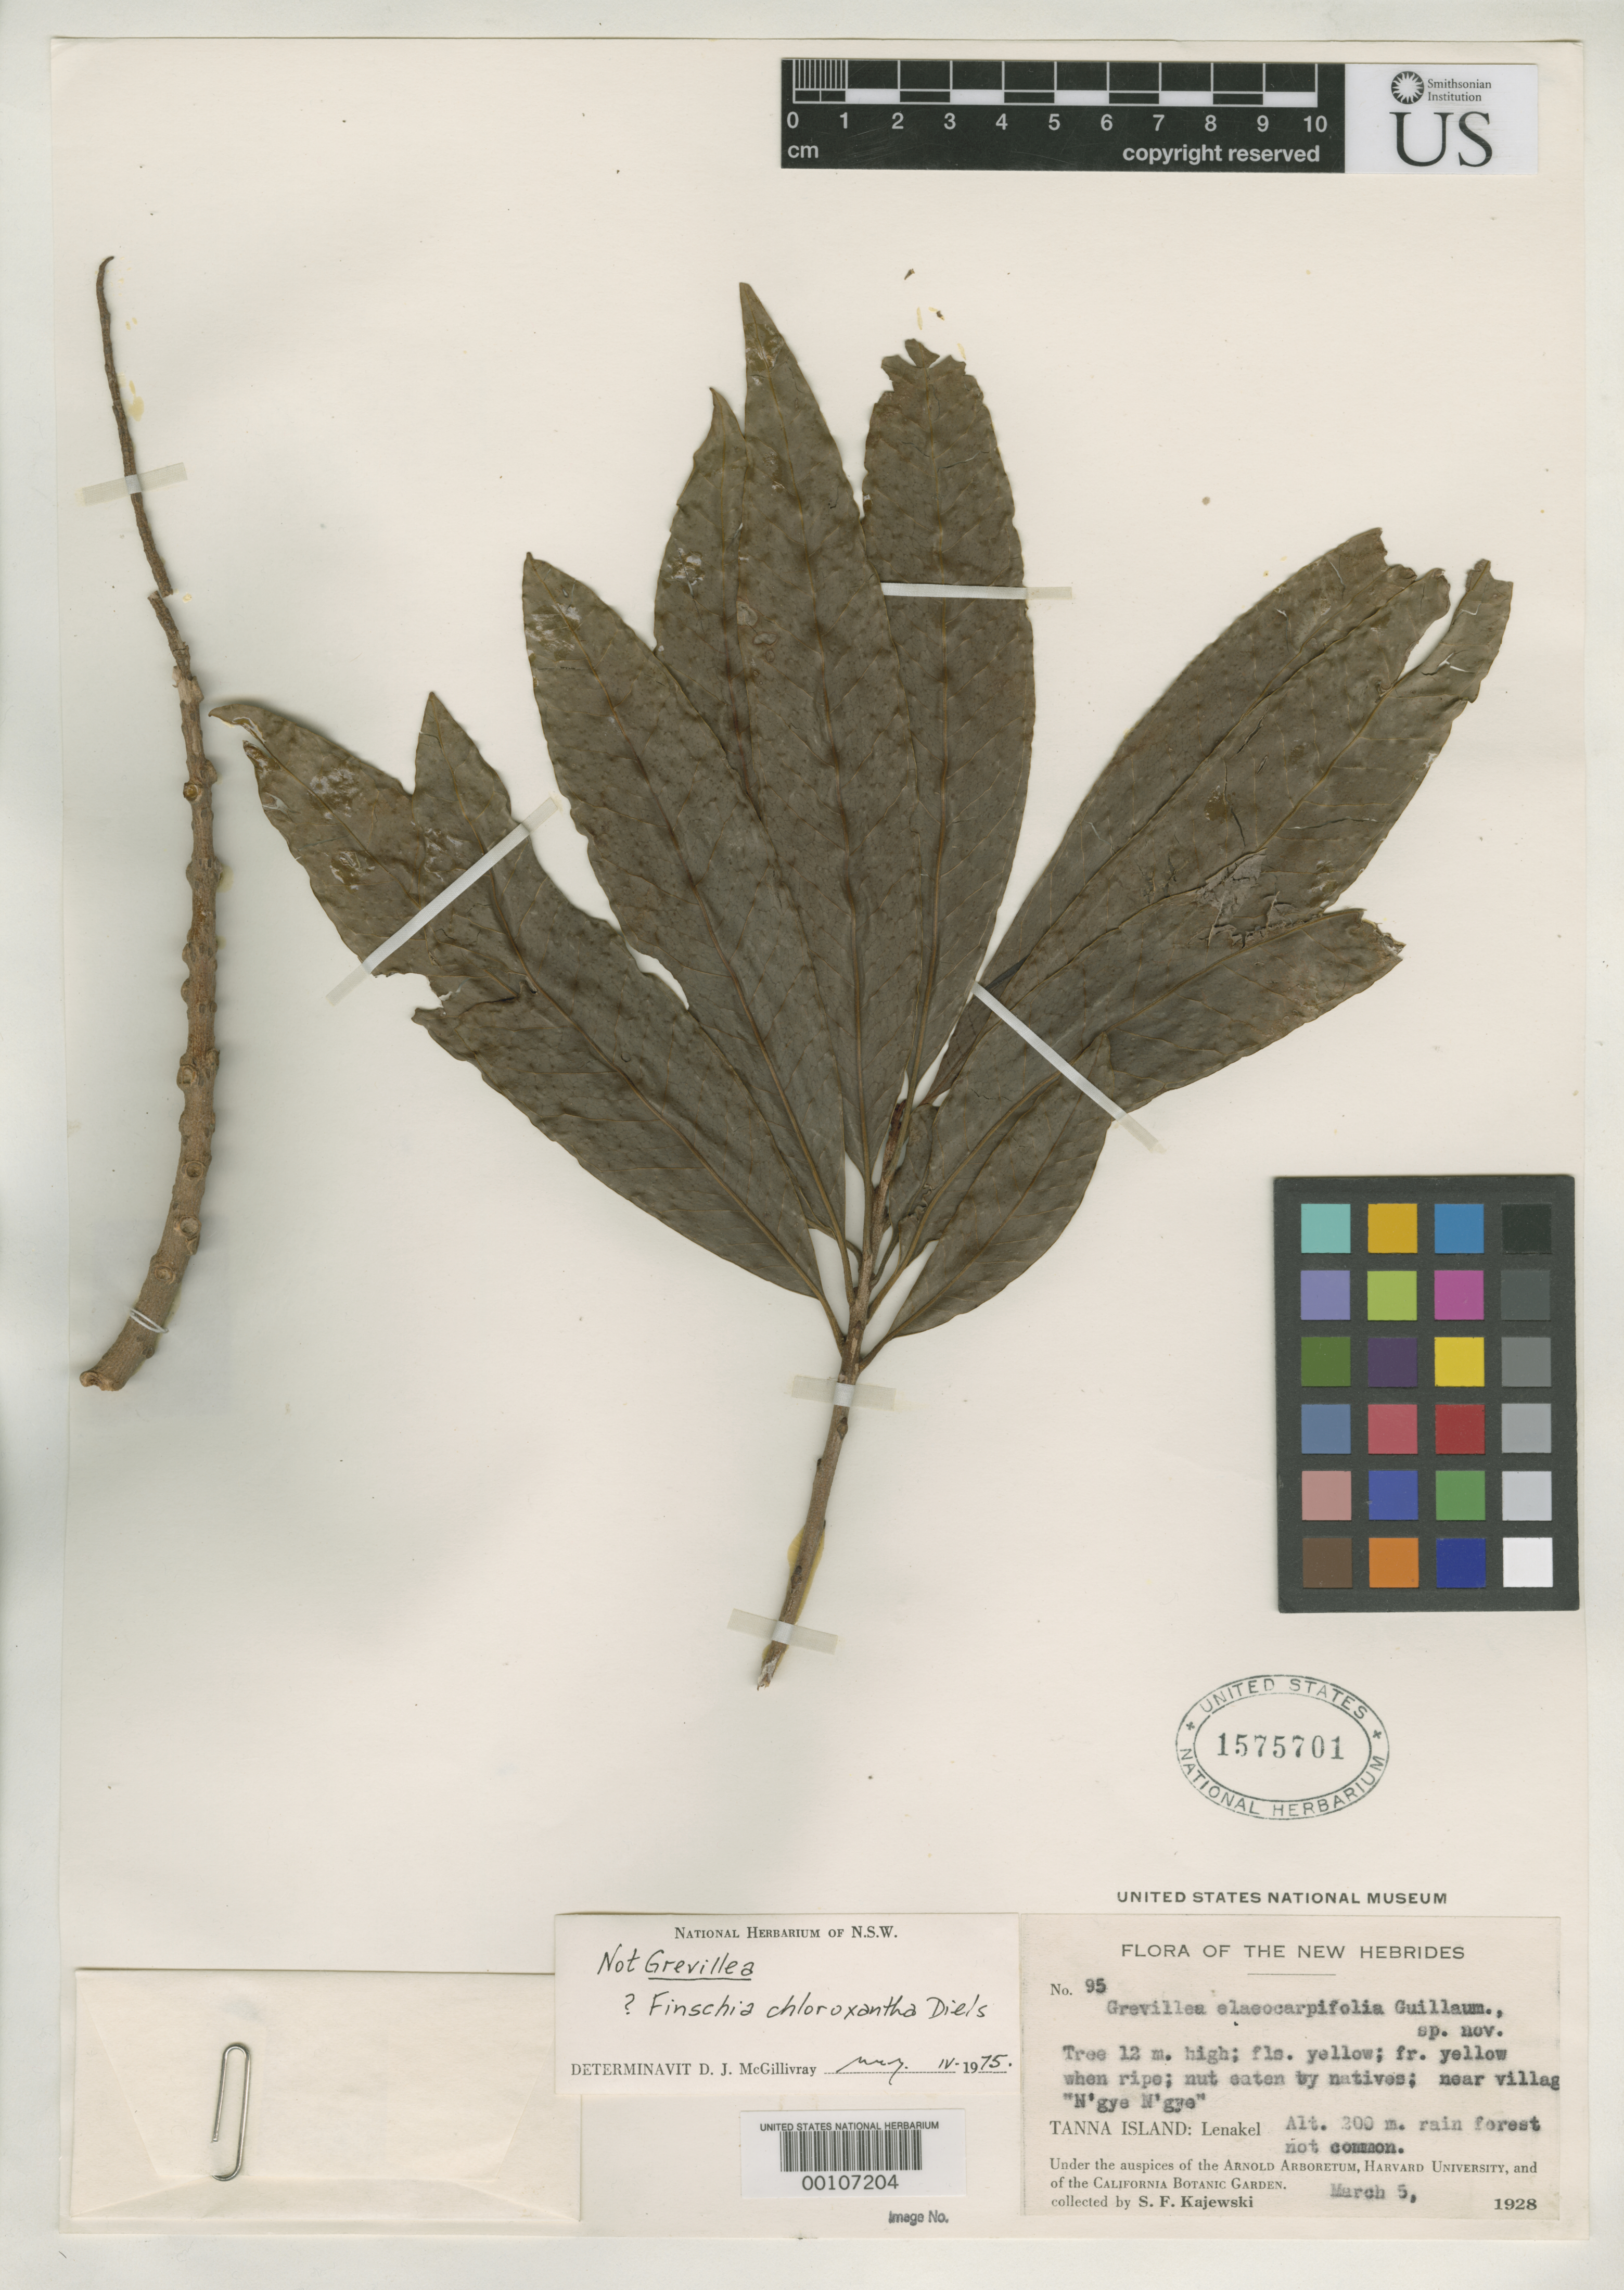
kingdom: Plantae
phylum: Tracheophyta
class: Magnoliopsida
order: Proteales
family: Proteaceae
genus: Grevillea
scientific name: Grevillea elaeocarpifolia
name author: Guillaumin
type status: Isotype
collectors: S. Kajewski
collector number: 95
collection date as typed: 05 Mar 1928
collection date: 1928-03-05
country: Vanuatu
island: Tanna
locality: Lenakel.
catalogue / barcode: US 1575701